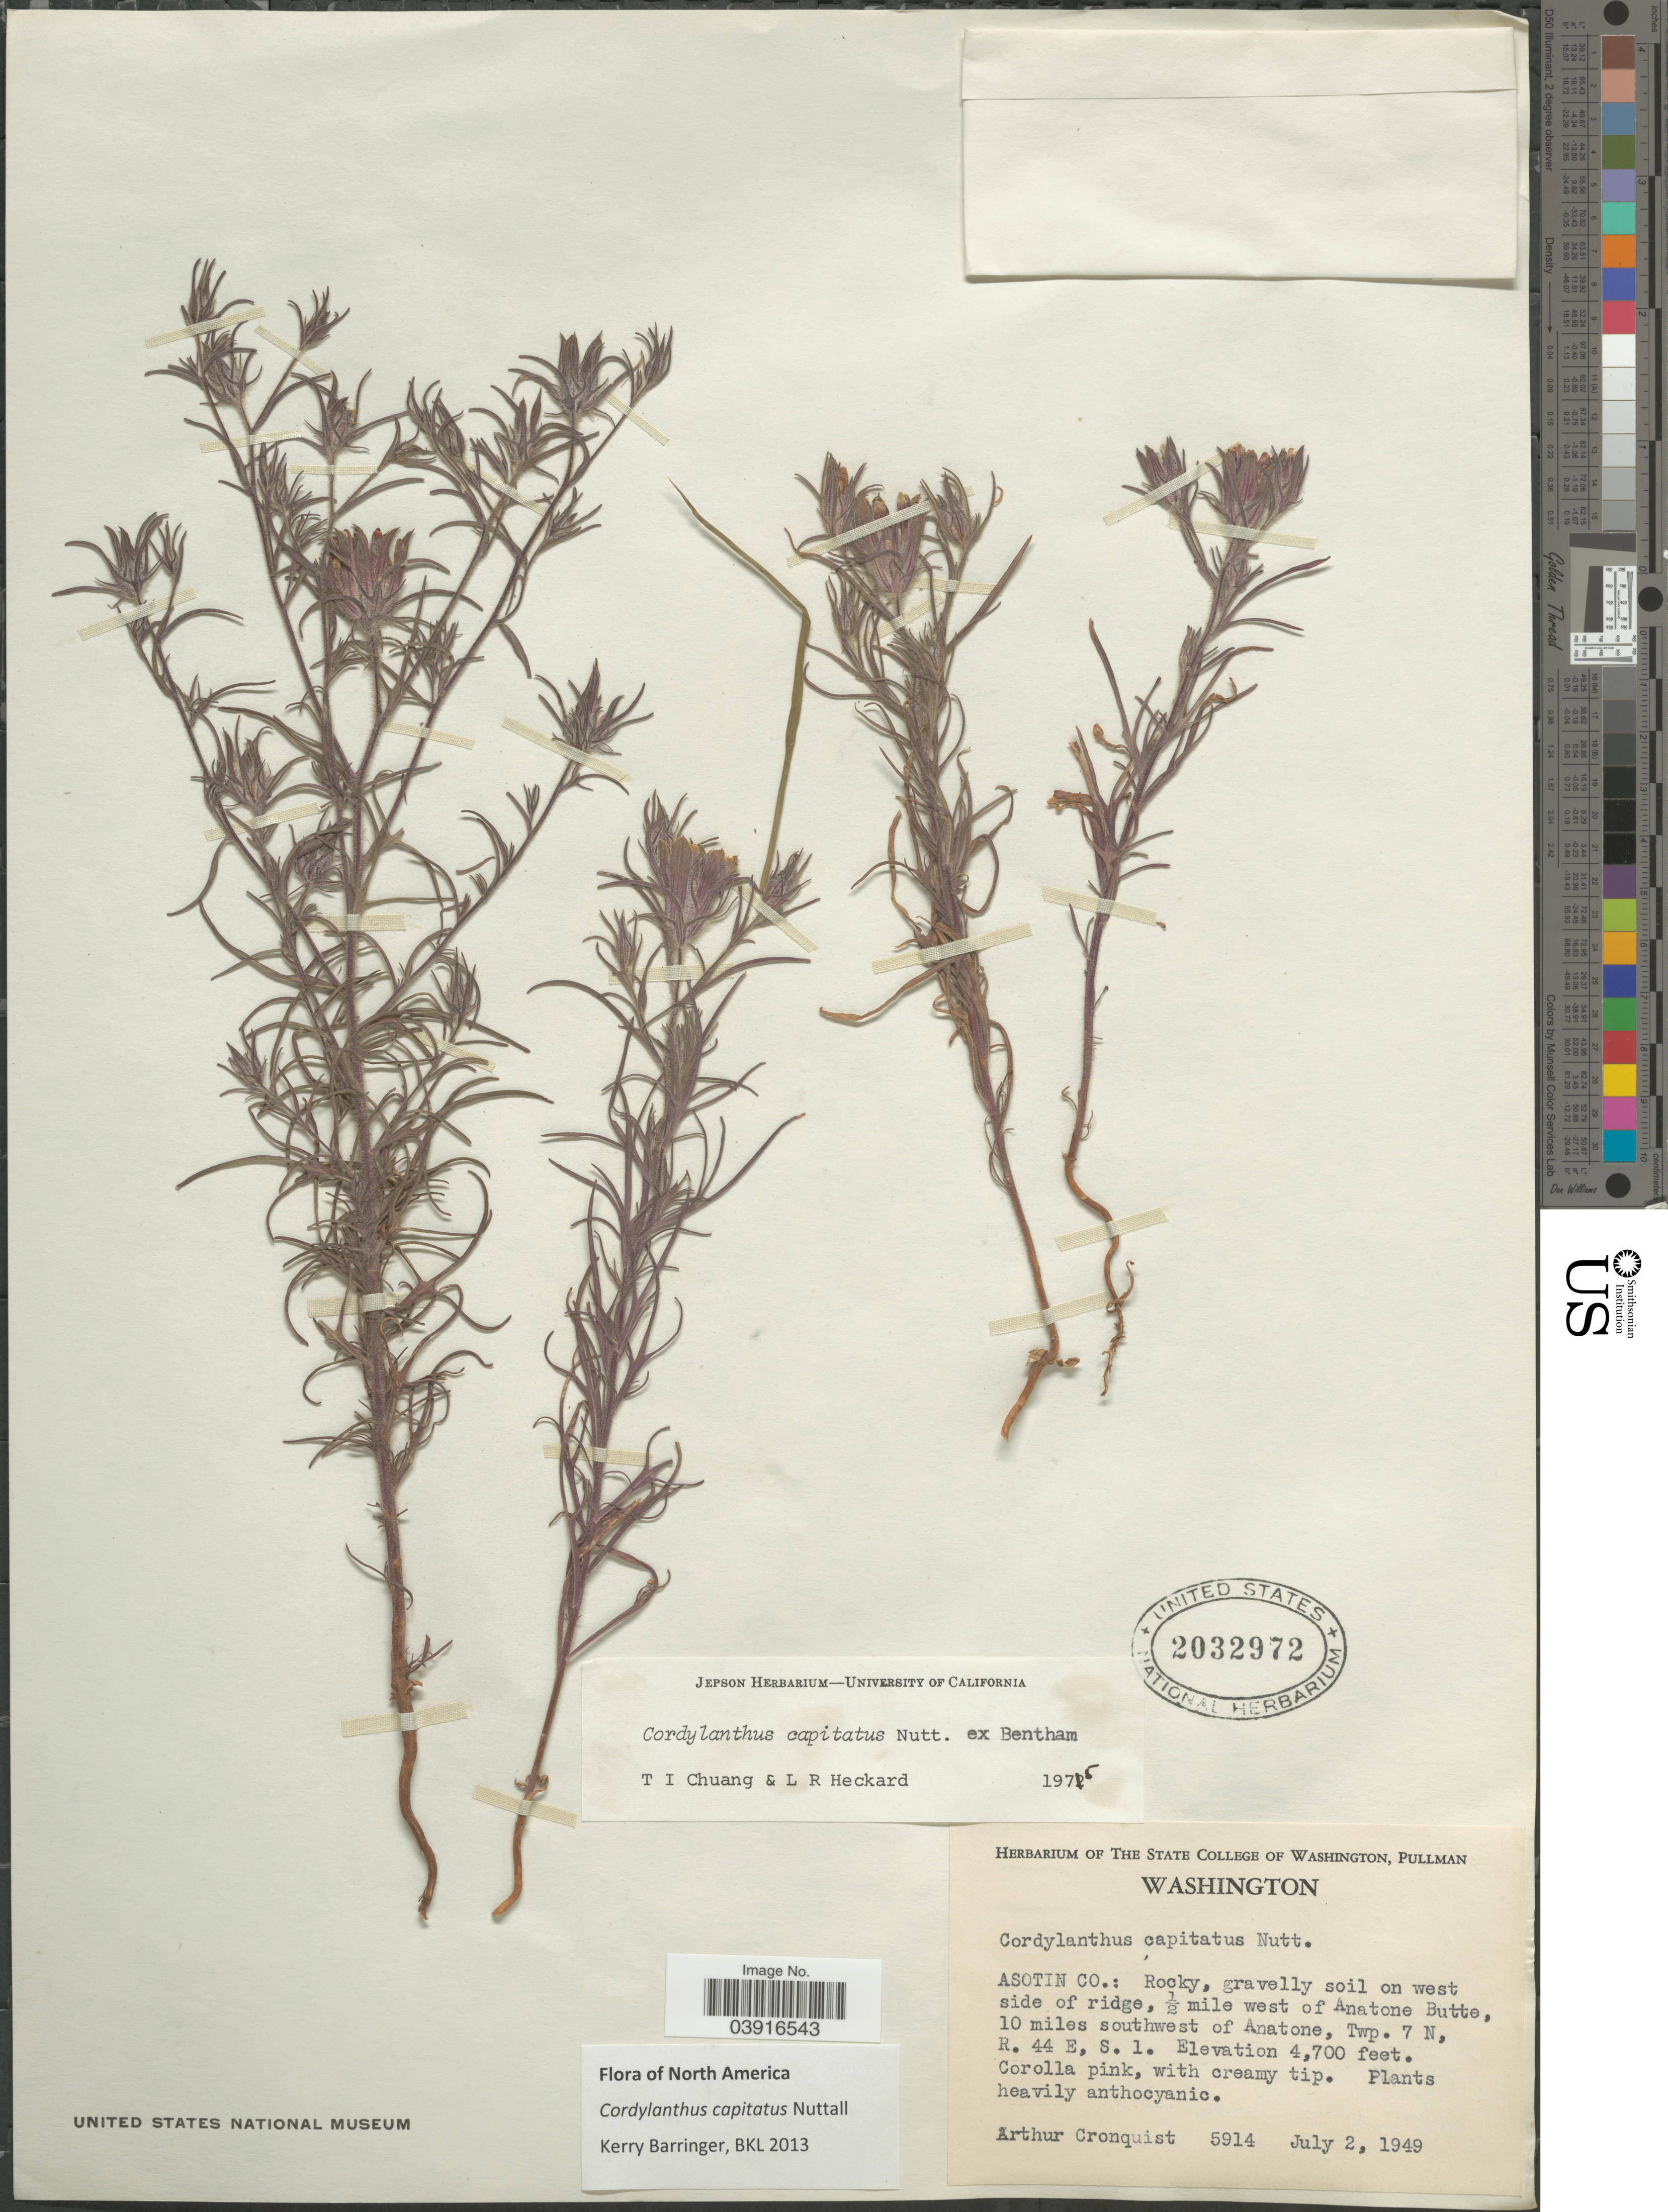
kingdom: Plantae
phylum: Tracheophyta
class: Magnoliopsida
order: Lamiales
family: Orobanchaceae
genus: Cordylanthus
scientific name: Cordylanthus capitatus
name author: Nutt. ex Benth.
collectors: A. J. Cronquist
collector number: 5914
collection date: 1949-07-02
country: United States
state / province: Washington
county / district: Asotin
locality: Asotin Co.: Rocky, gravelly soil on west side of ridge, ½ mile west of Anatone Butte, 10 miles southwest of Anatone, Twp. 7 N, R. 44 E, S. 1.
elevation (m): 1433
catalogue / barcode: US 2032972